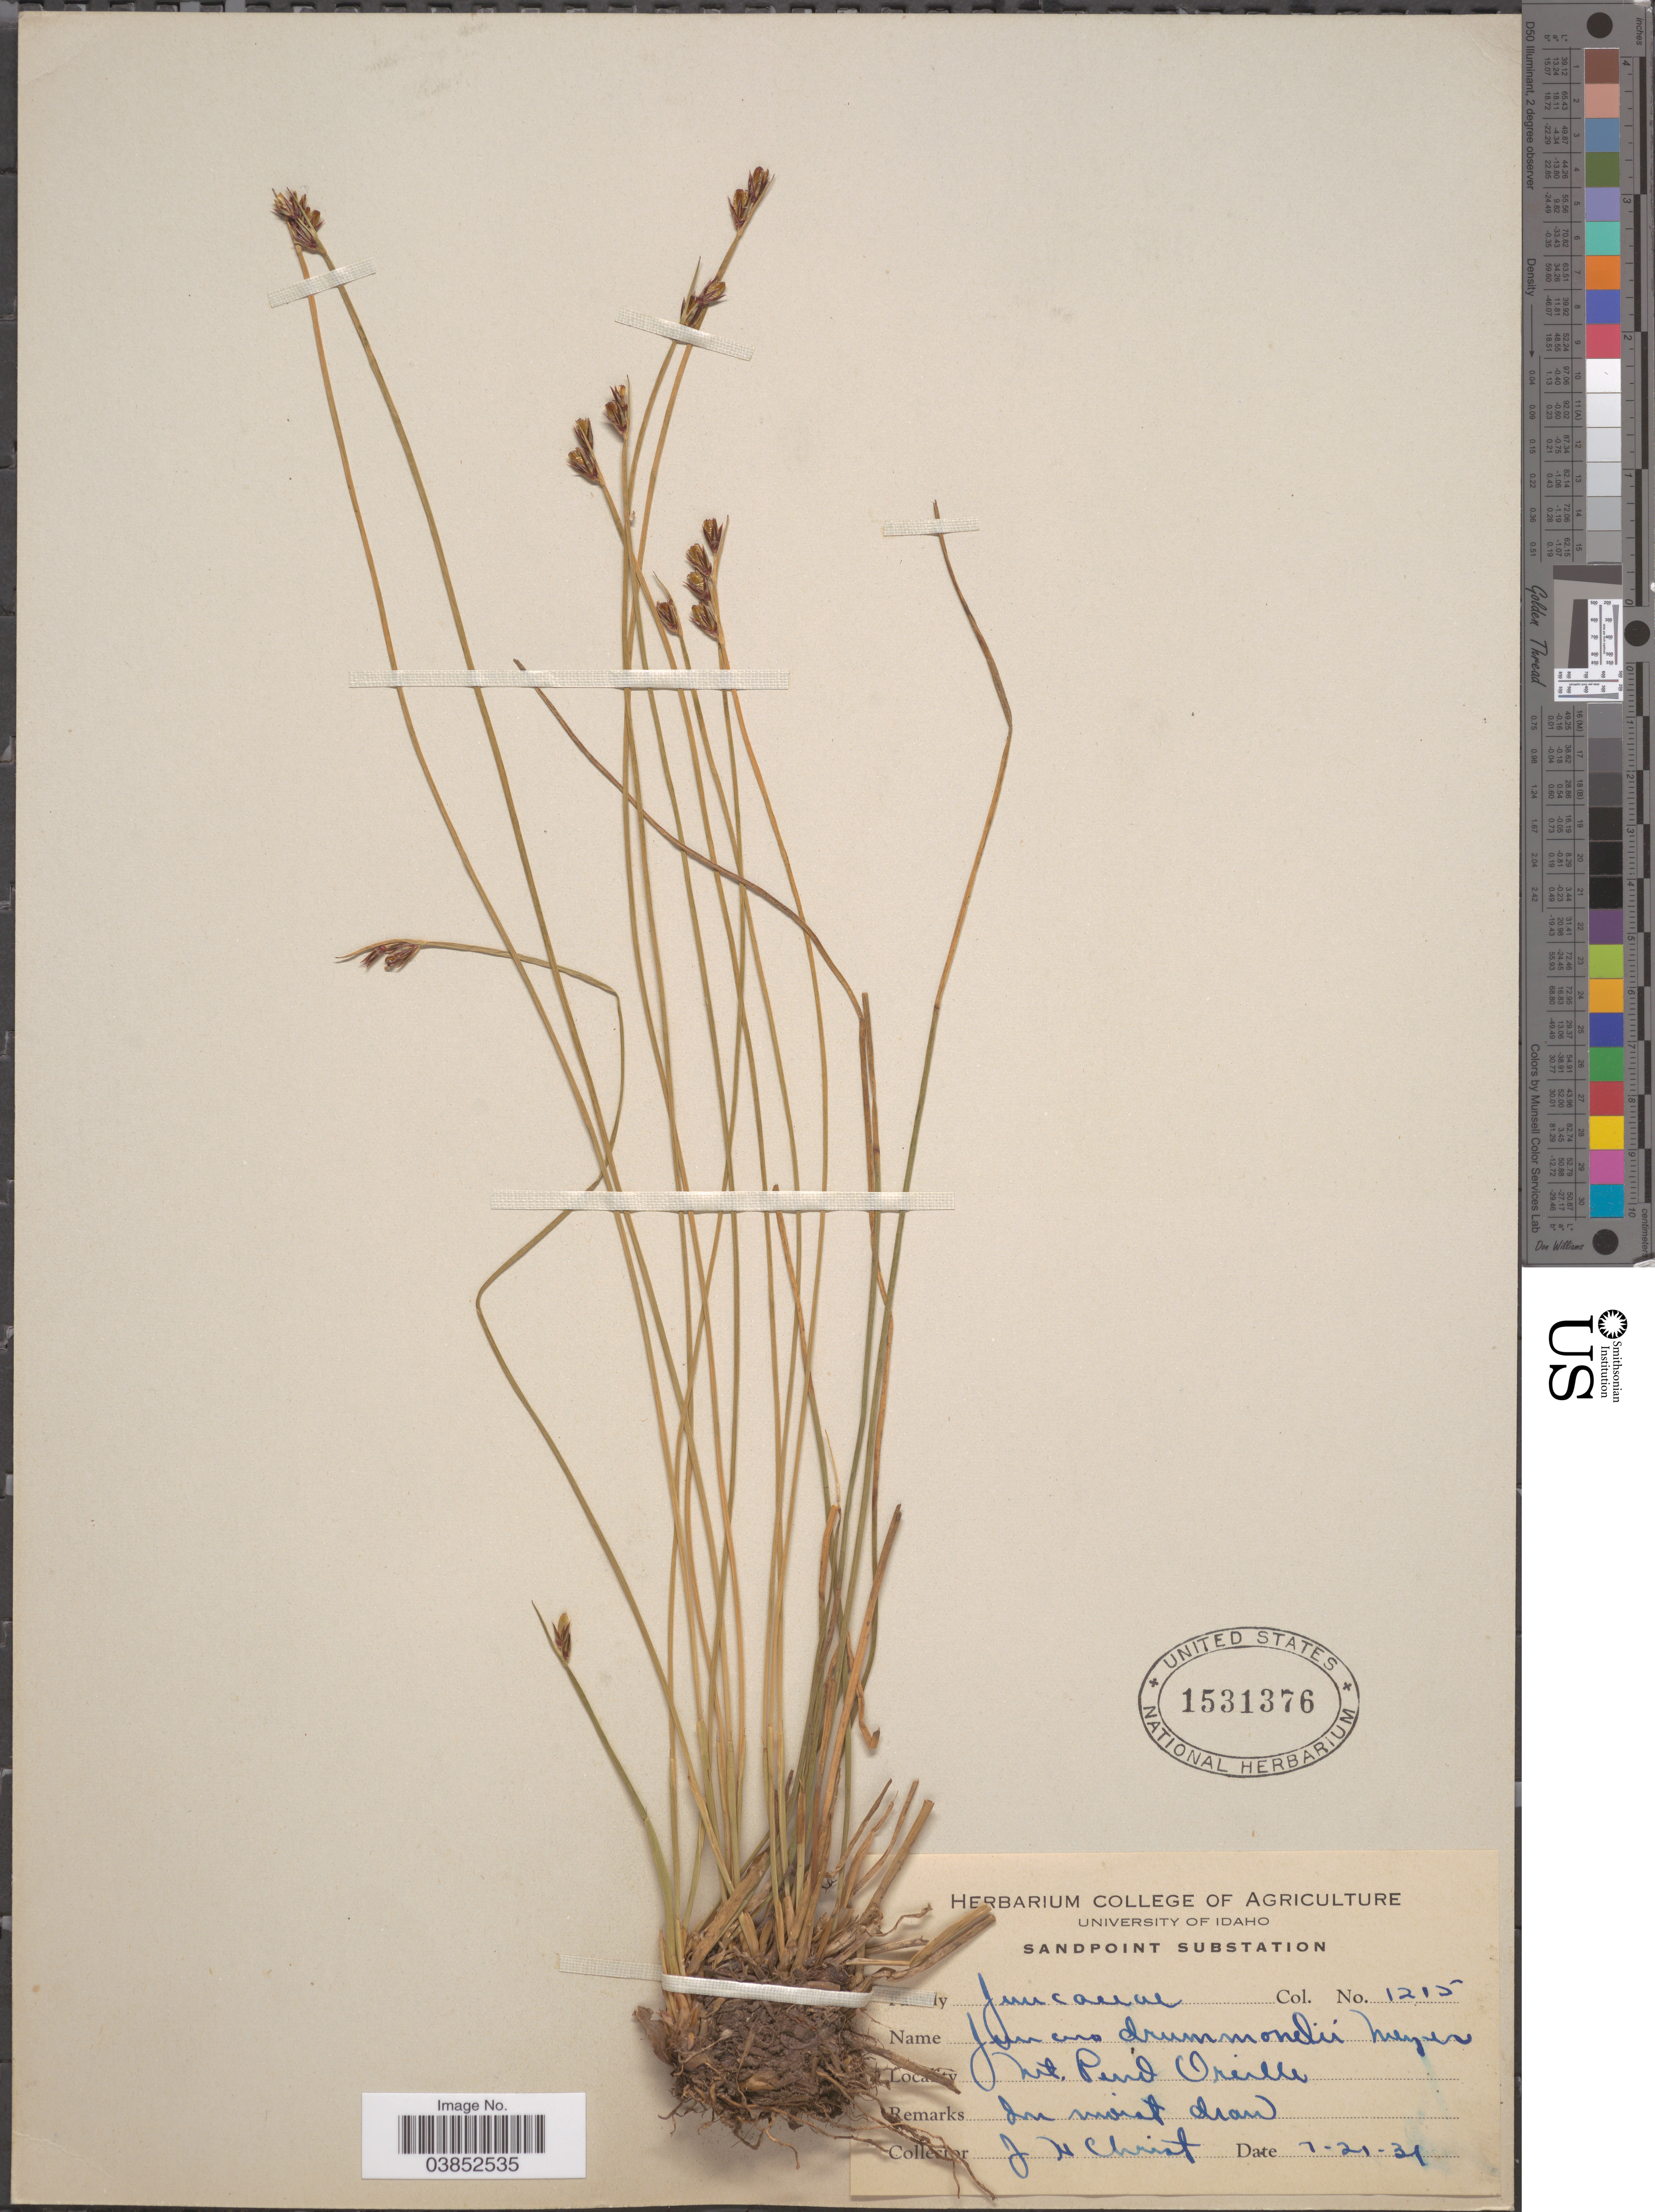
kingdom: Plantae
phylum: Tracheophyta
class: Liliopsida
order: Poales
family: Juncaceae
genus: Juncus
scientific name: Juncus drummondii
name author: E. Mey.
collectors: J. H. Christ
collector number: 1215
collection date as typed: Transcribed d/m/y: 21/7/31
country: United States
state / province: Idaho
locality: Sandpoint Substation. [unsure placement] Mt. Pend Oreille.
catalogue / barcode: US 1531376